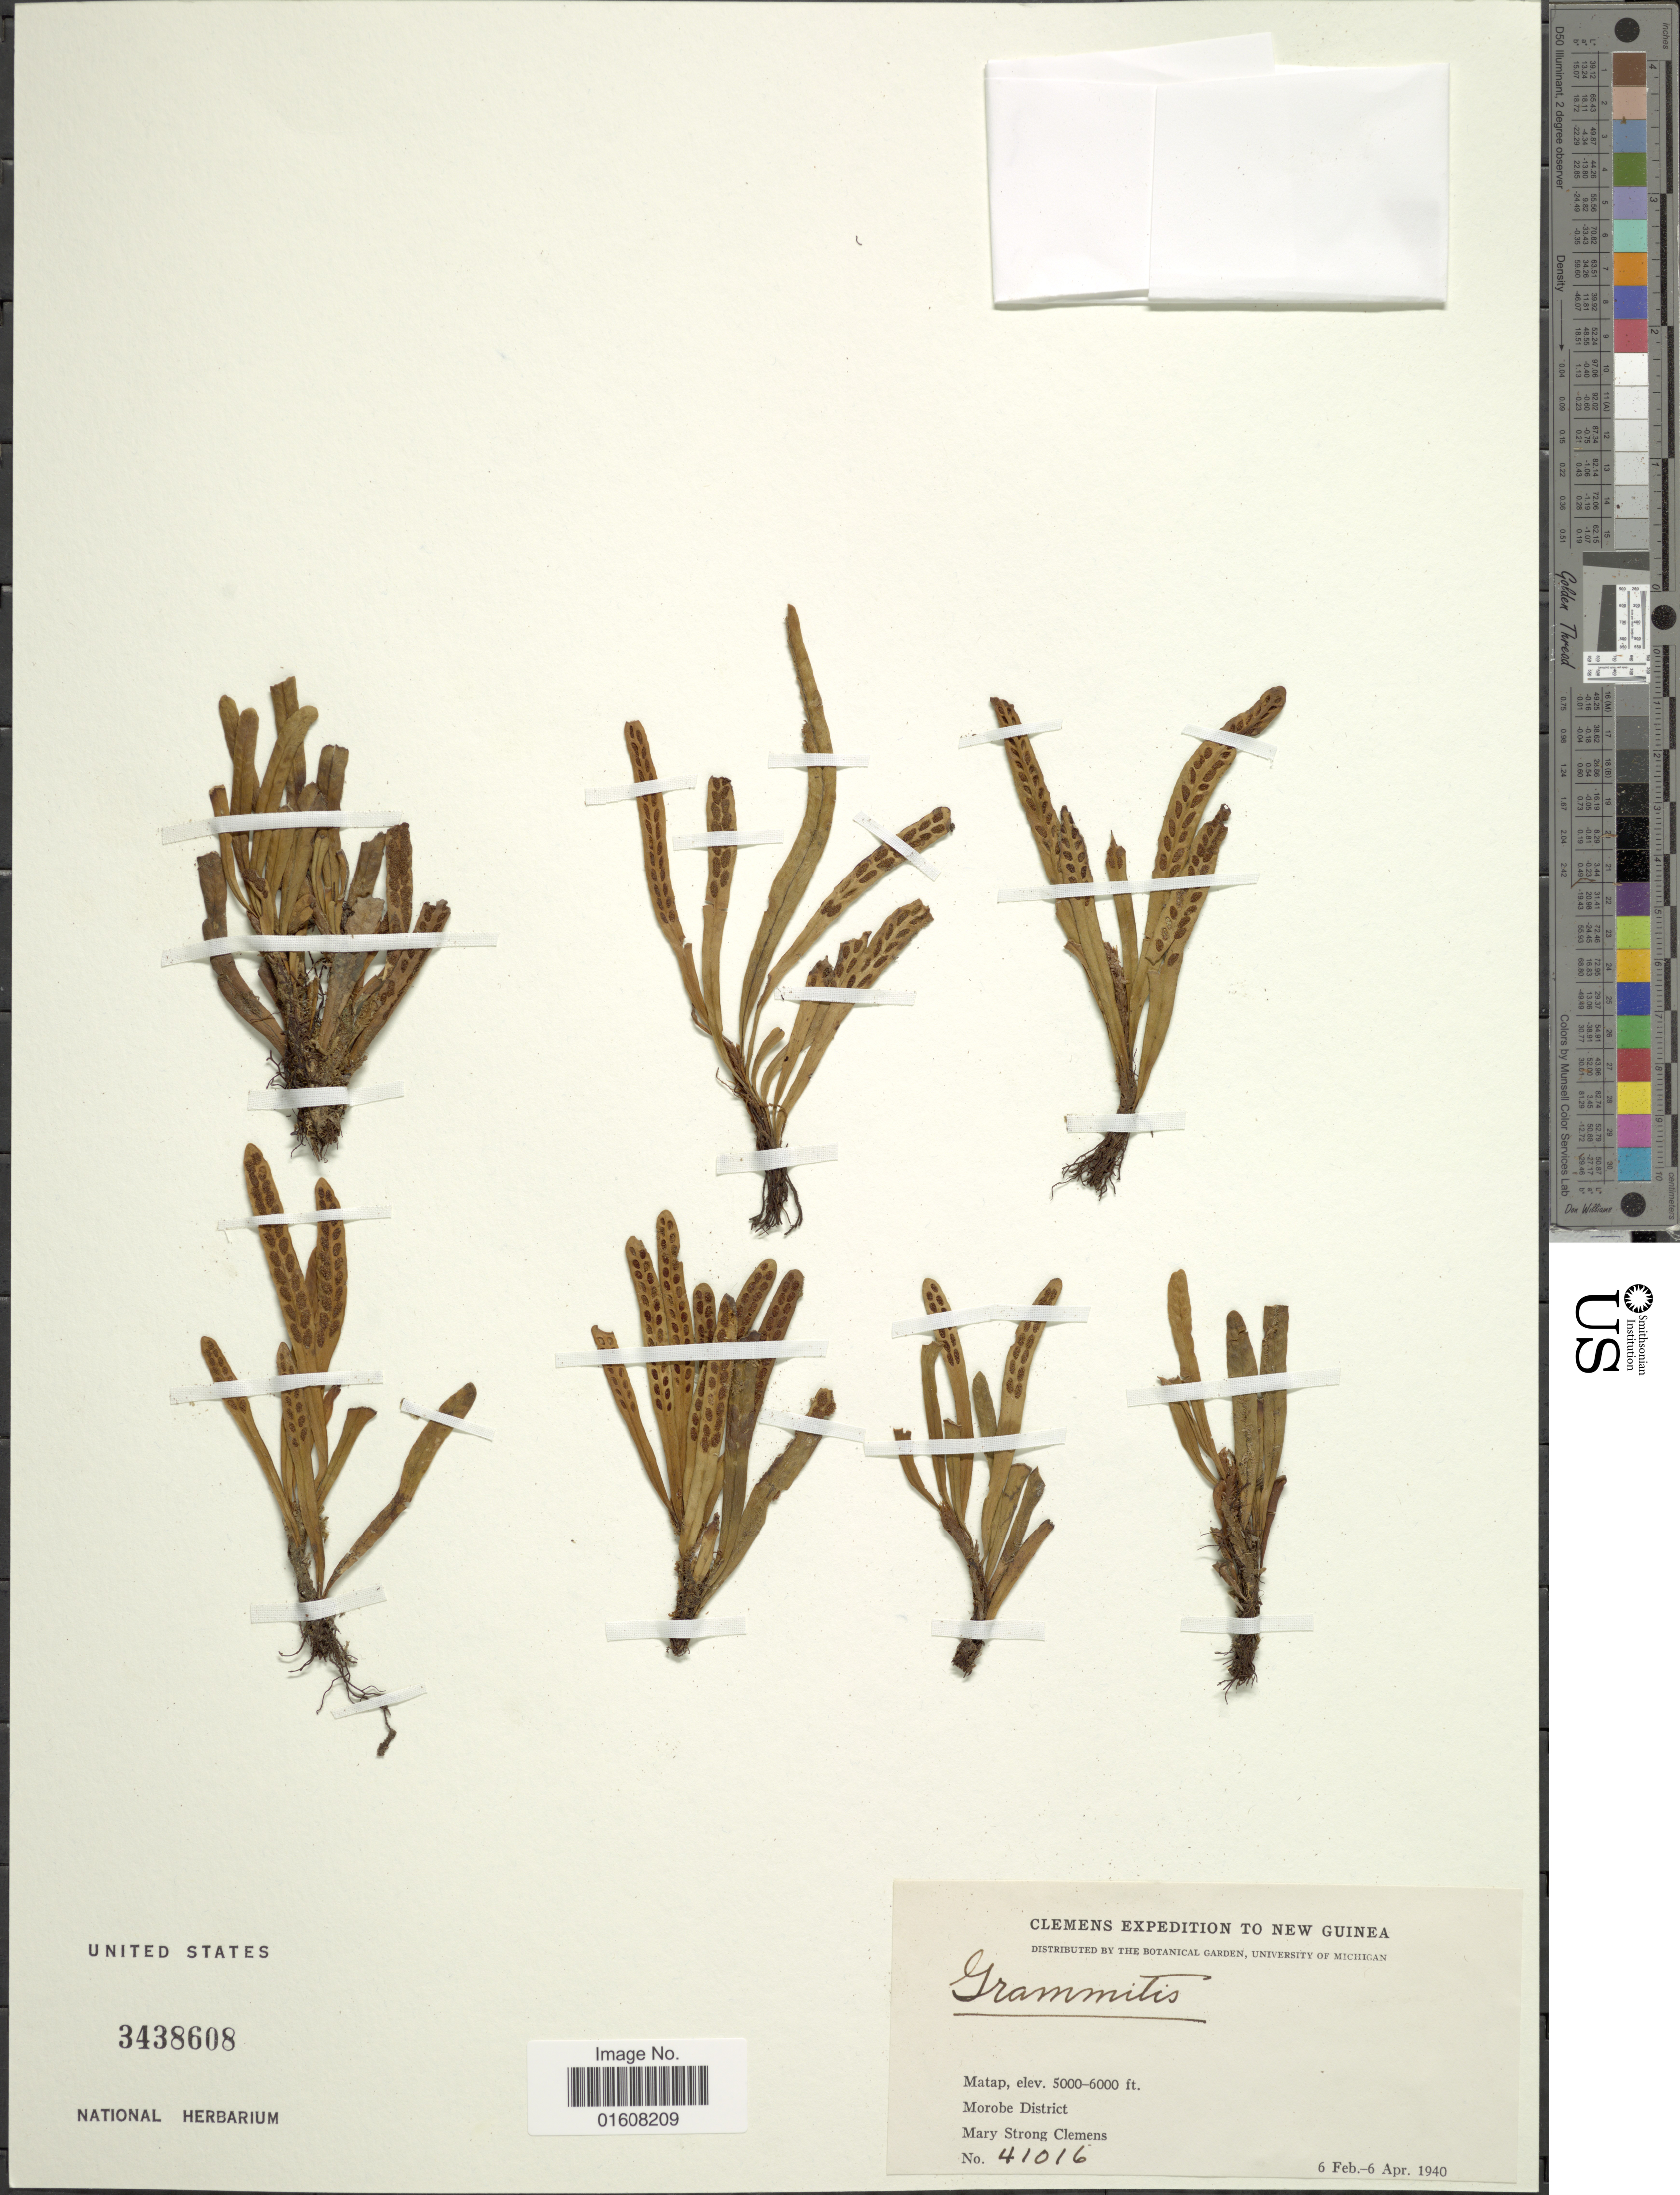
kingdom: Plantae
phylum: Tracheophyta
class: Polypodiopsida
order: Polypodiales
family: Polypodiaceae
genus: Grammitis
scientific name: Grammitis sp.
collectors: M. S. Clemens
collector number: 41016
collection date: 1940-02-06/1940-04-06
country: Papua New Guinea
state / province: Morobe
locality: New Guinea. Matap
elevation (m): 1524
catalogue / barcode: US 3438608